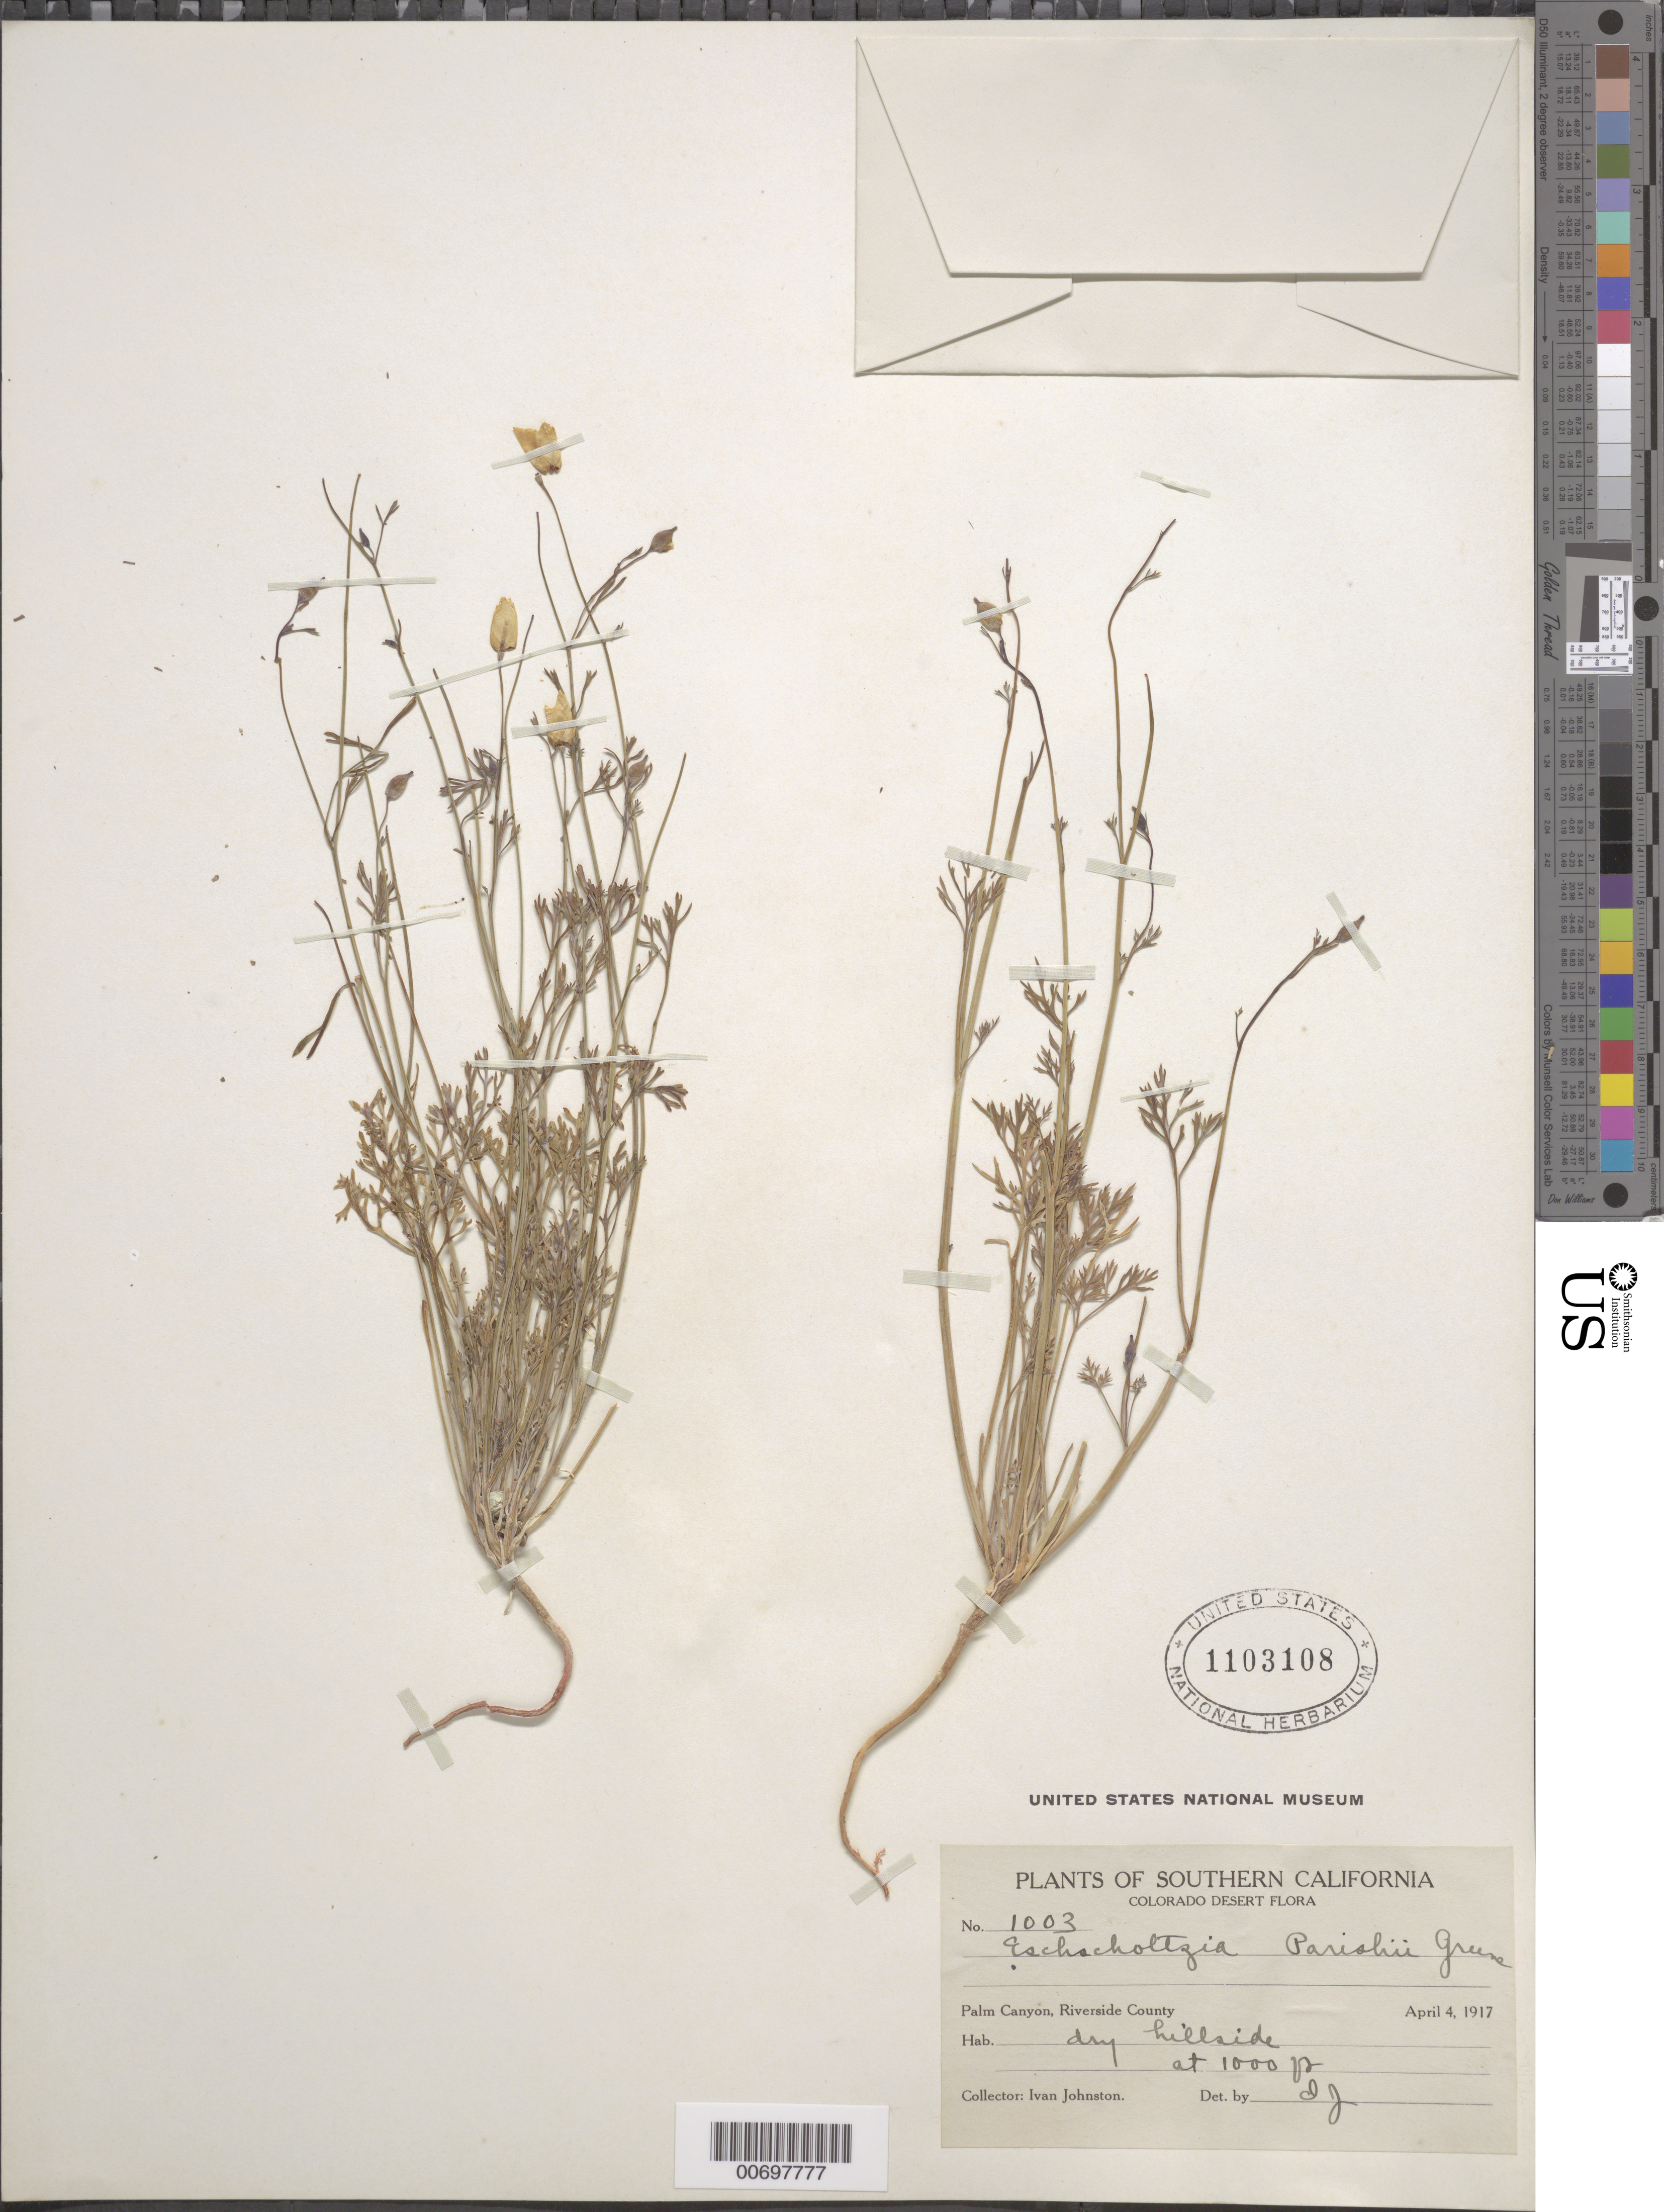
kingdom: Plantae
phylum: Tracheophyta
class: Magnoliopsida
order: Ranunculales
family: Papaveraceae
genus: Eschscholzia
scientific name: Eschscholzia parishii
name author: Greene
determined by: Johnston, I. M.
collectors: I. Johnston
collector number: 1003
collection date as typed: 04 Apr 1917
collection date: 1917-04-04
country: United States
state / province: California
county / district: Riverside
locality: San Jacinto Mountains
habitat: Dry hillside.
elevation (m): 305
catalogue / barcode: US 1103108